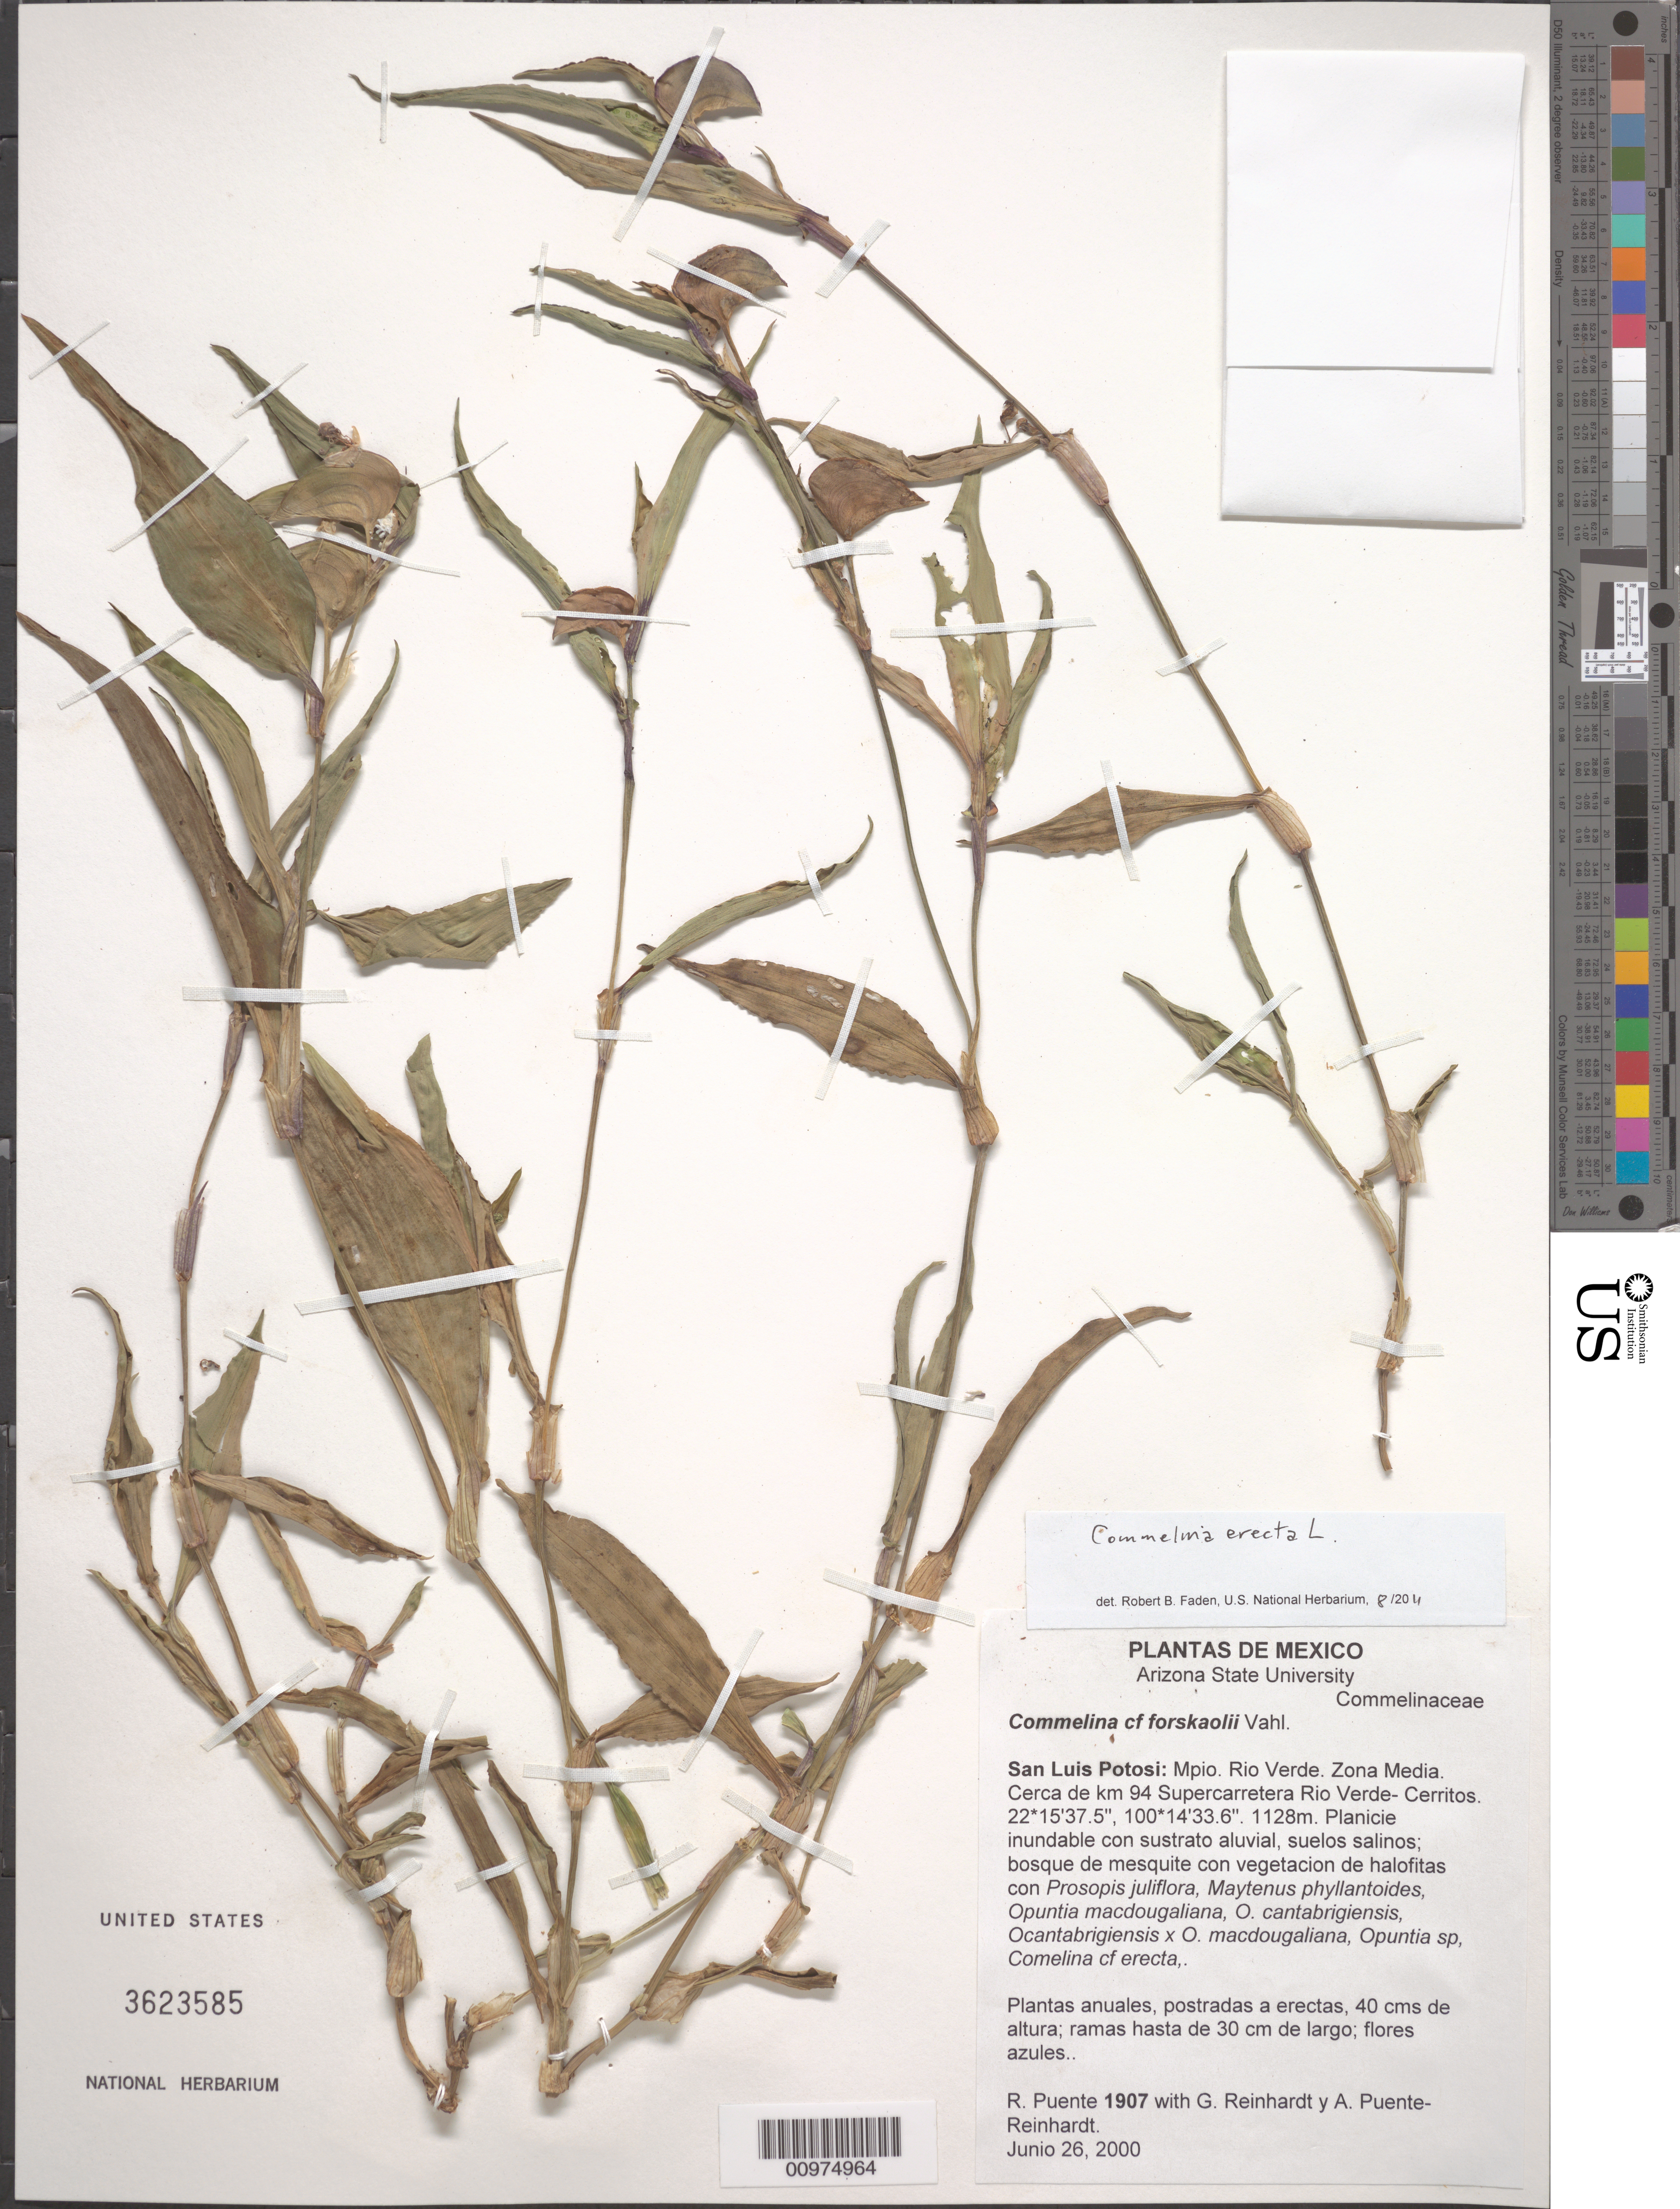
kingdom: Plantae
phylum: Tracheophyta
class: Liliopsida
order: Commelinales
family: Commelinaceae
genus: Commelina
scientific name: Commelina erecta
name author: L.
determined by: Faden, Robert B., (US), Smithsonian Institution - National Museum of Natural History (UNITED STATES)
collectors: R. Puente et al.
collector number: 1907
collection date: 2000-06-26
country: Mexico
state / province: San Luis Potosi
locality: Mpio. Rio Verde. Zona Media. Cerca de km 94 Supercarretera Rio Verde- Cerritos.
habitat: Planicie inundable con sustrato aluvial suelos salinos;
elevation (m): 1128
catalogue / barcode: US 3623585